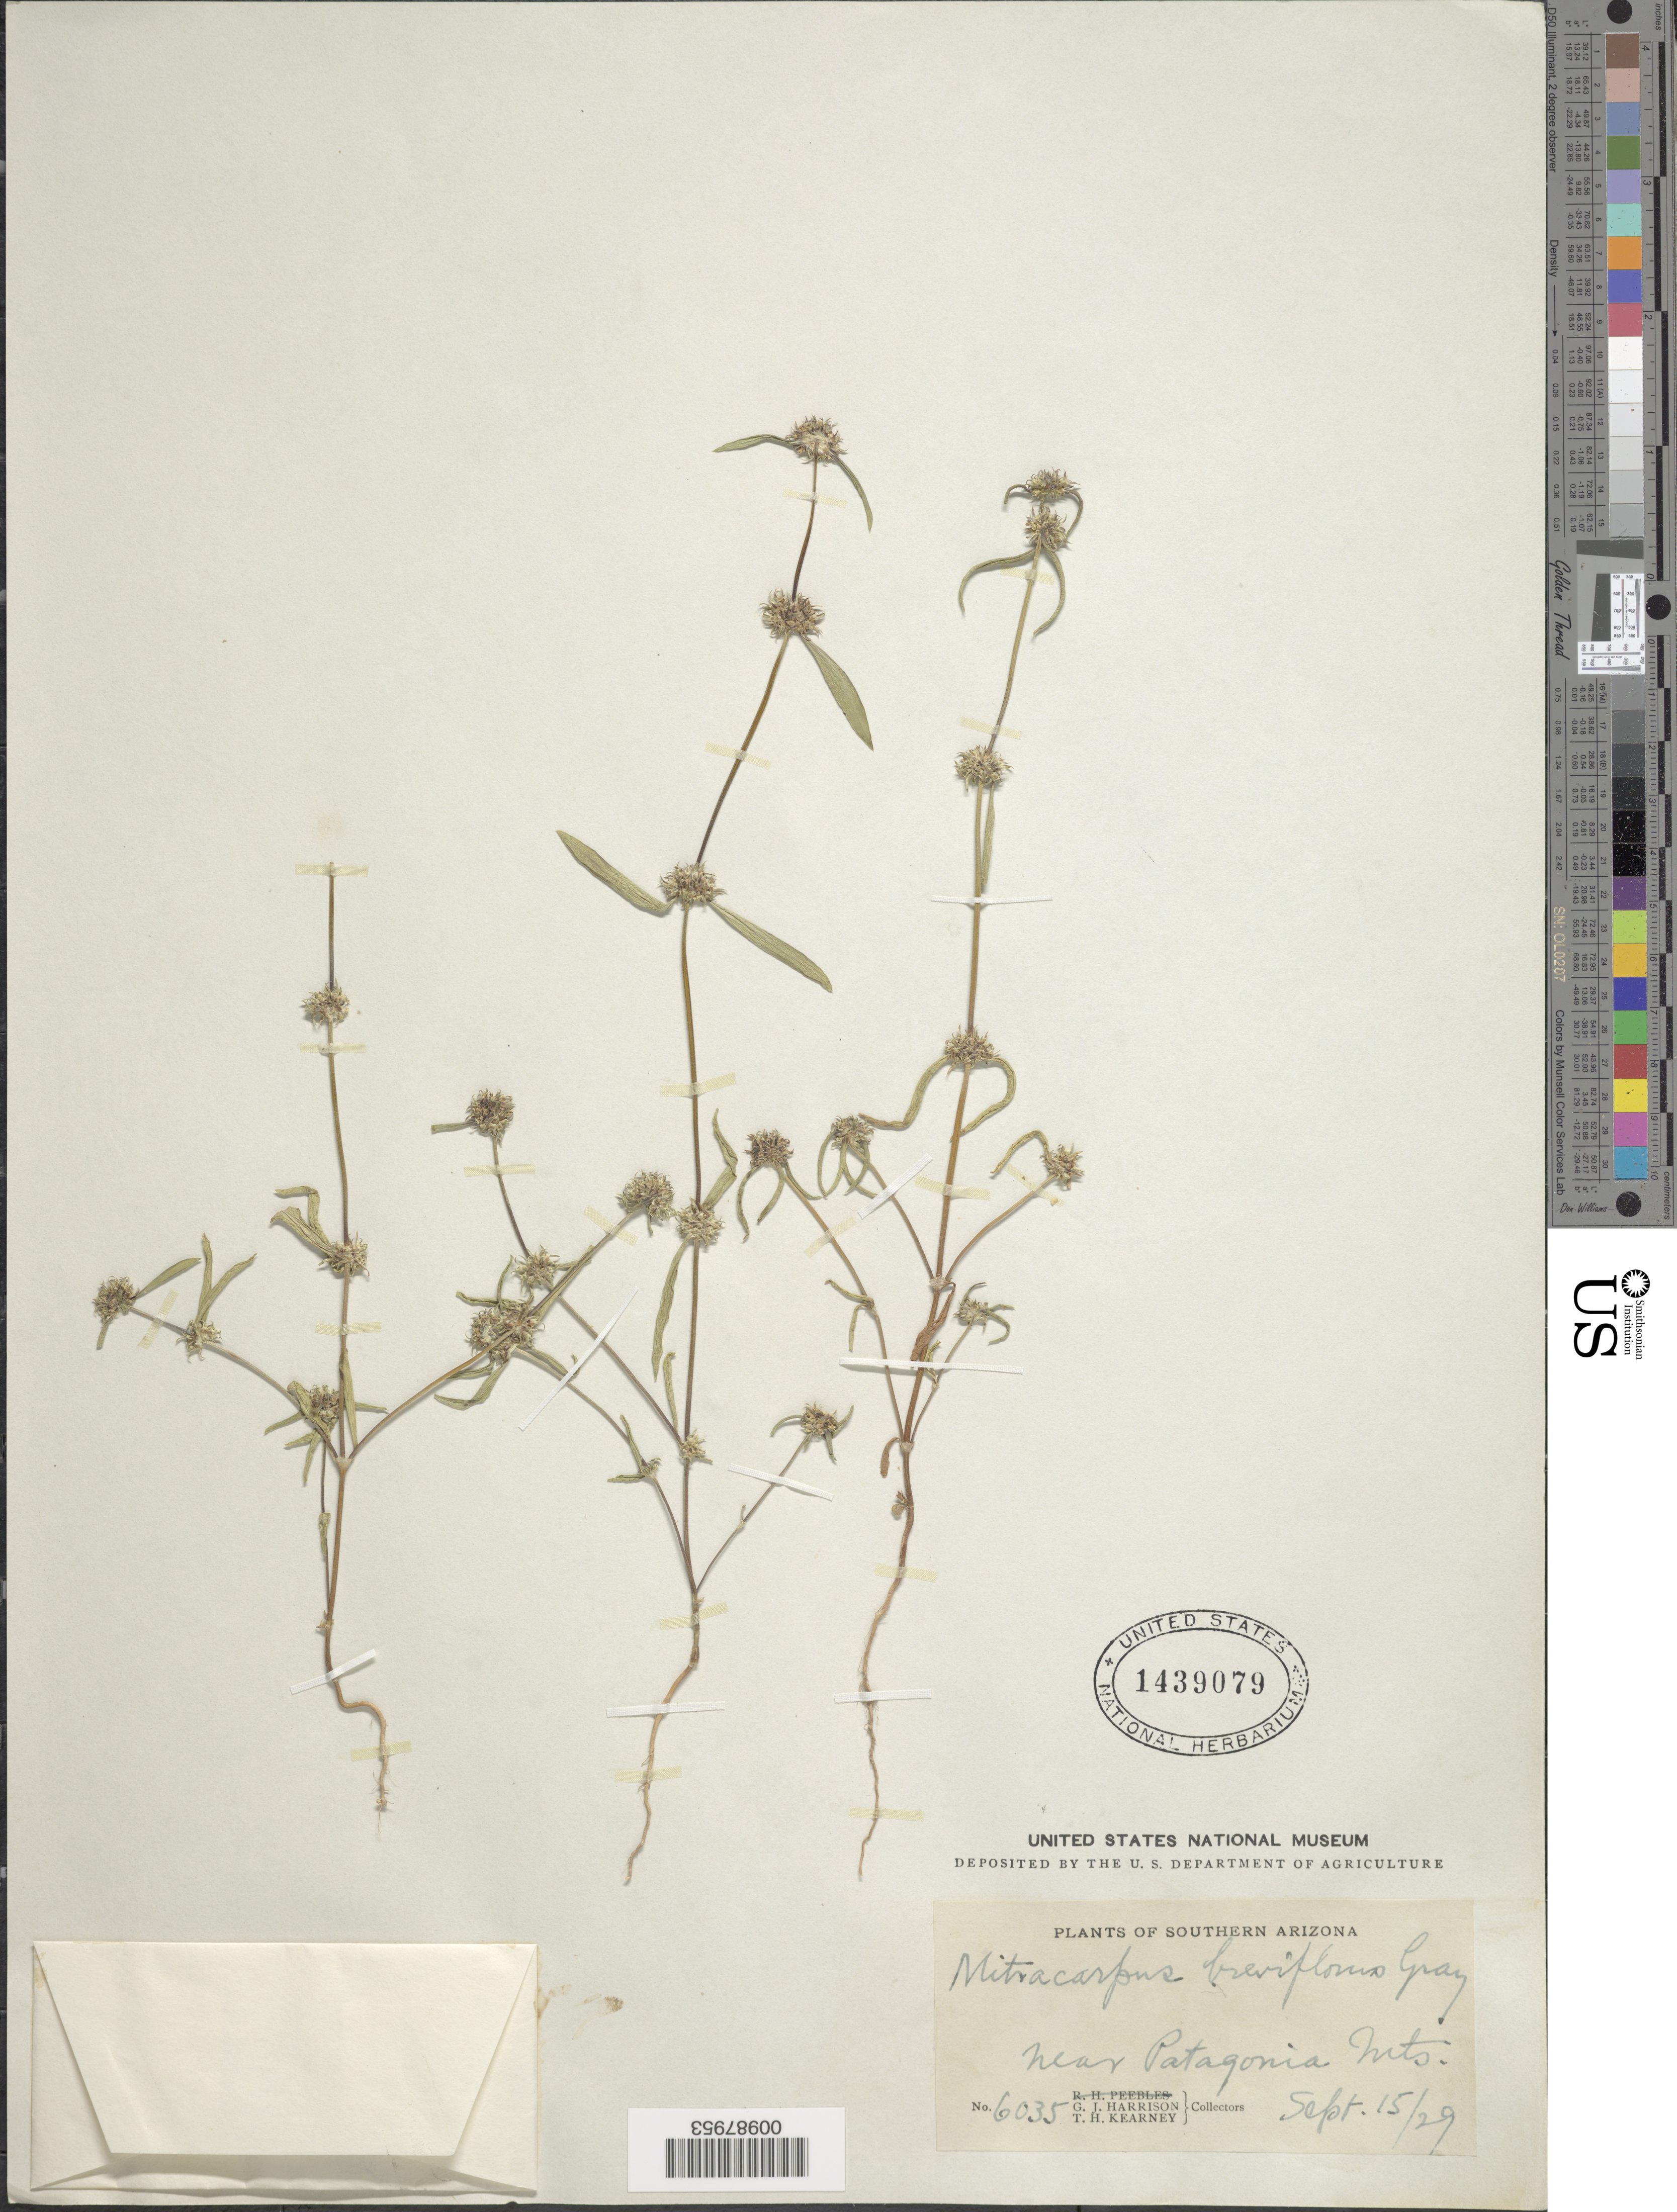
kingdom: Plantae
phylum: Tracheophyta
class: Magnoliopsida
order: Gentianales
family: Rubiaceae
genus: Mitracarpus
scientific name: Mitracarpus breviflorus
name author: A. Gray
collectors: G. J. Harrison & T. H. Kearney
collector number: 6035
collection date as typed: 15 Sep 1829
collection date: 1829-09-15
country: United States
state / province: Arizona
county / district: Santa Cruz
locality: Near Patagonia Mountains.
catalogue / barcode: US 1439079